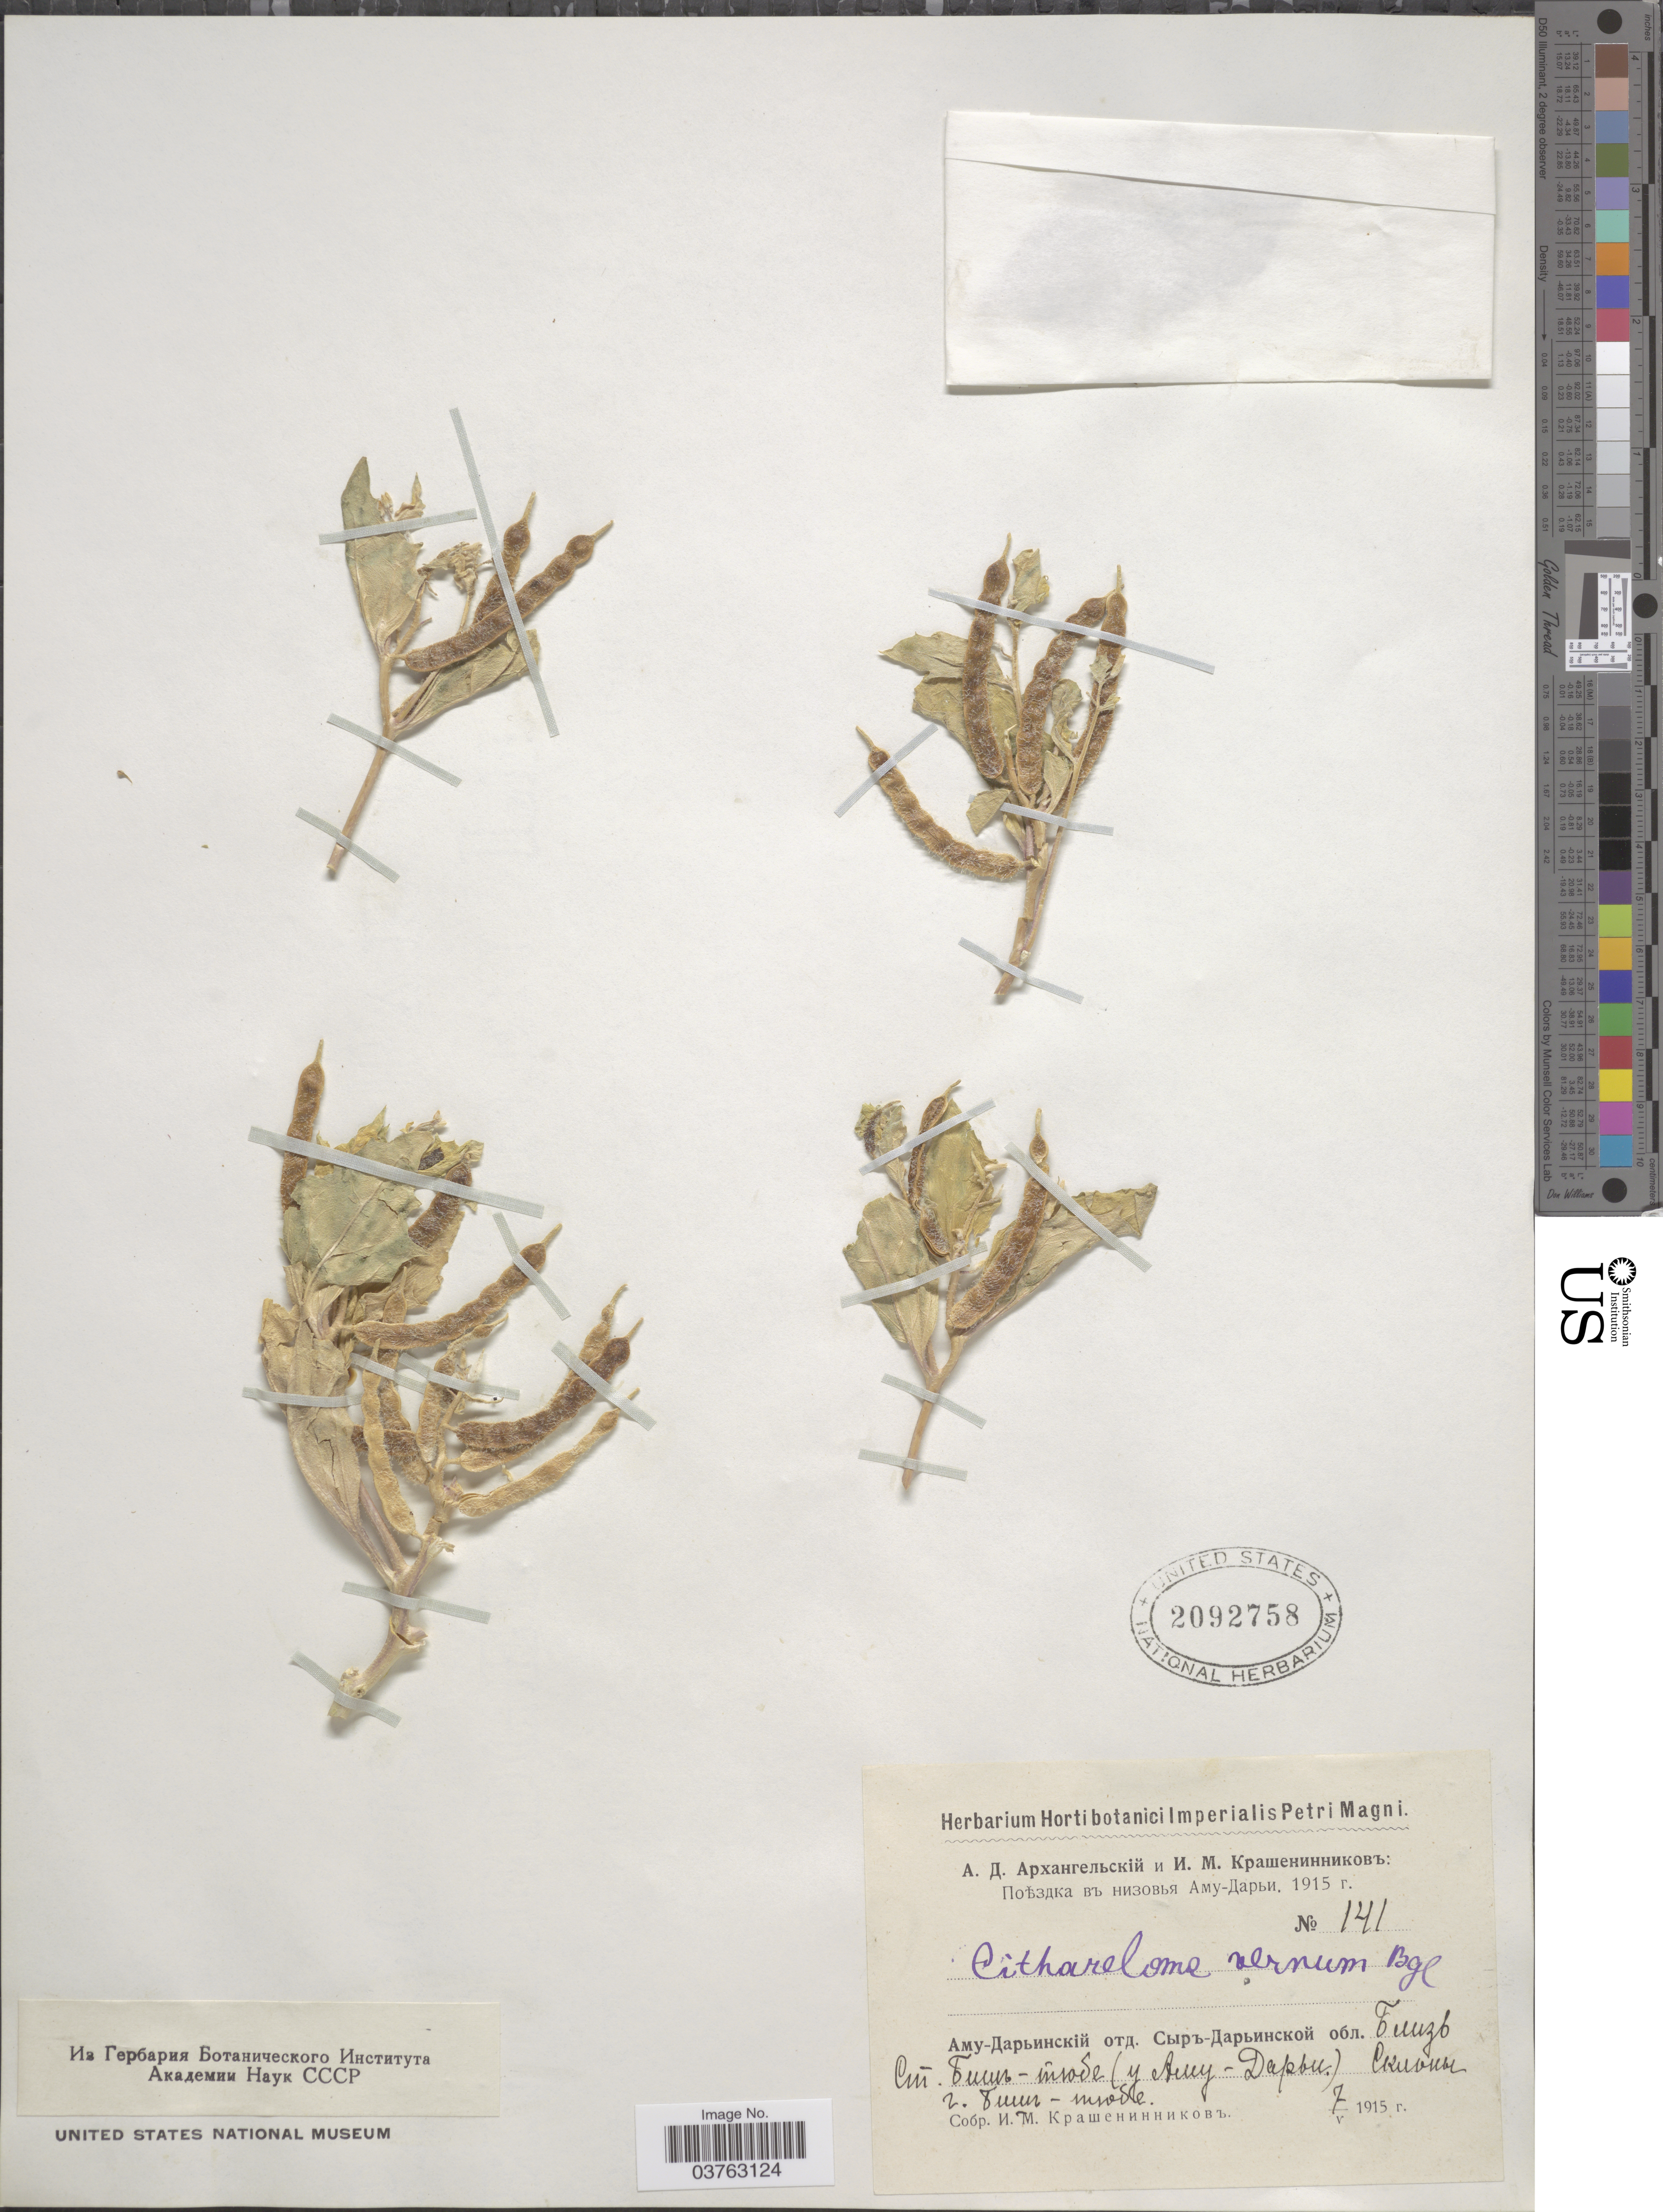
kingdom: Plantae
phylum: Tracheophyta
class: Magnoliopsida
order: Brassicales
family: Brassicaceae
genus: Cithareloma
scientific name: Cithareloma vernum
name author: Bunge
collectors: I. Krasheninnikov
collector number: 141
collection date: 1915-05-07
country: Uzbekistan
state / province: Sirdaryo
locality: Bish-Tyube Station near Amy Darya, slopes of Bish-Tyube Mt.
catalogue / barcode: US 2092758